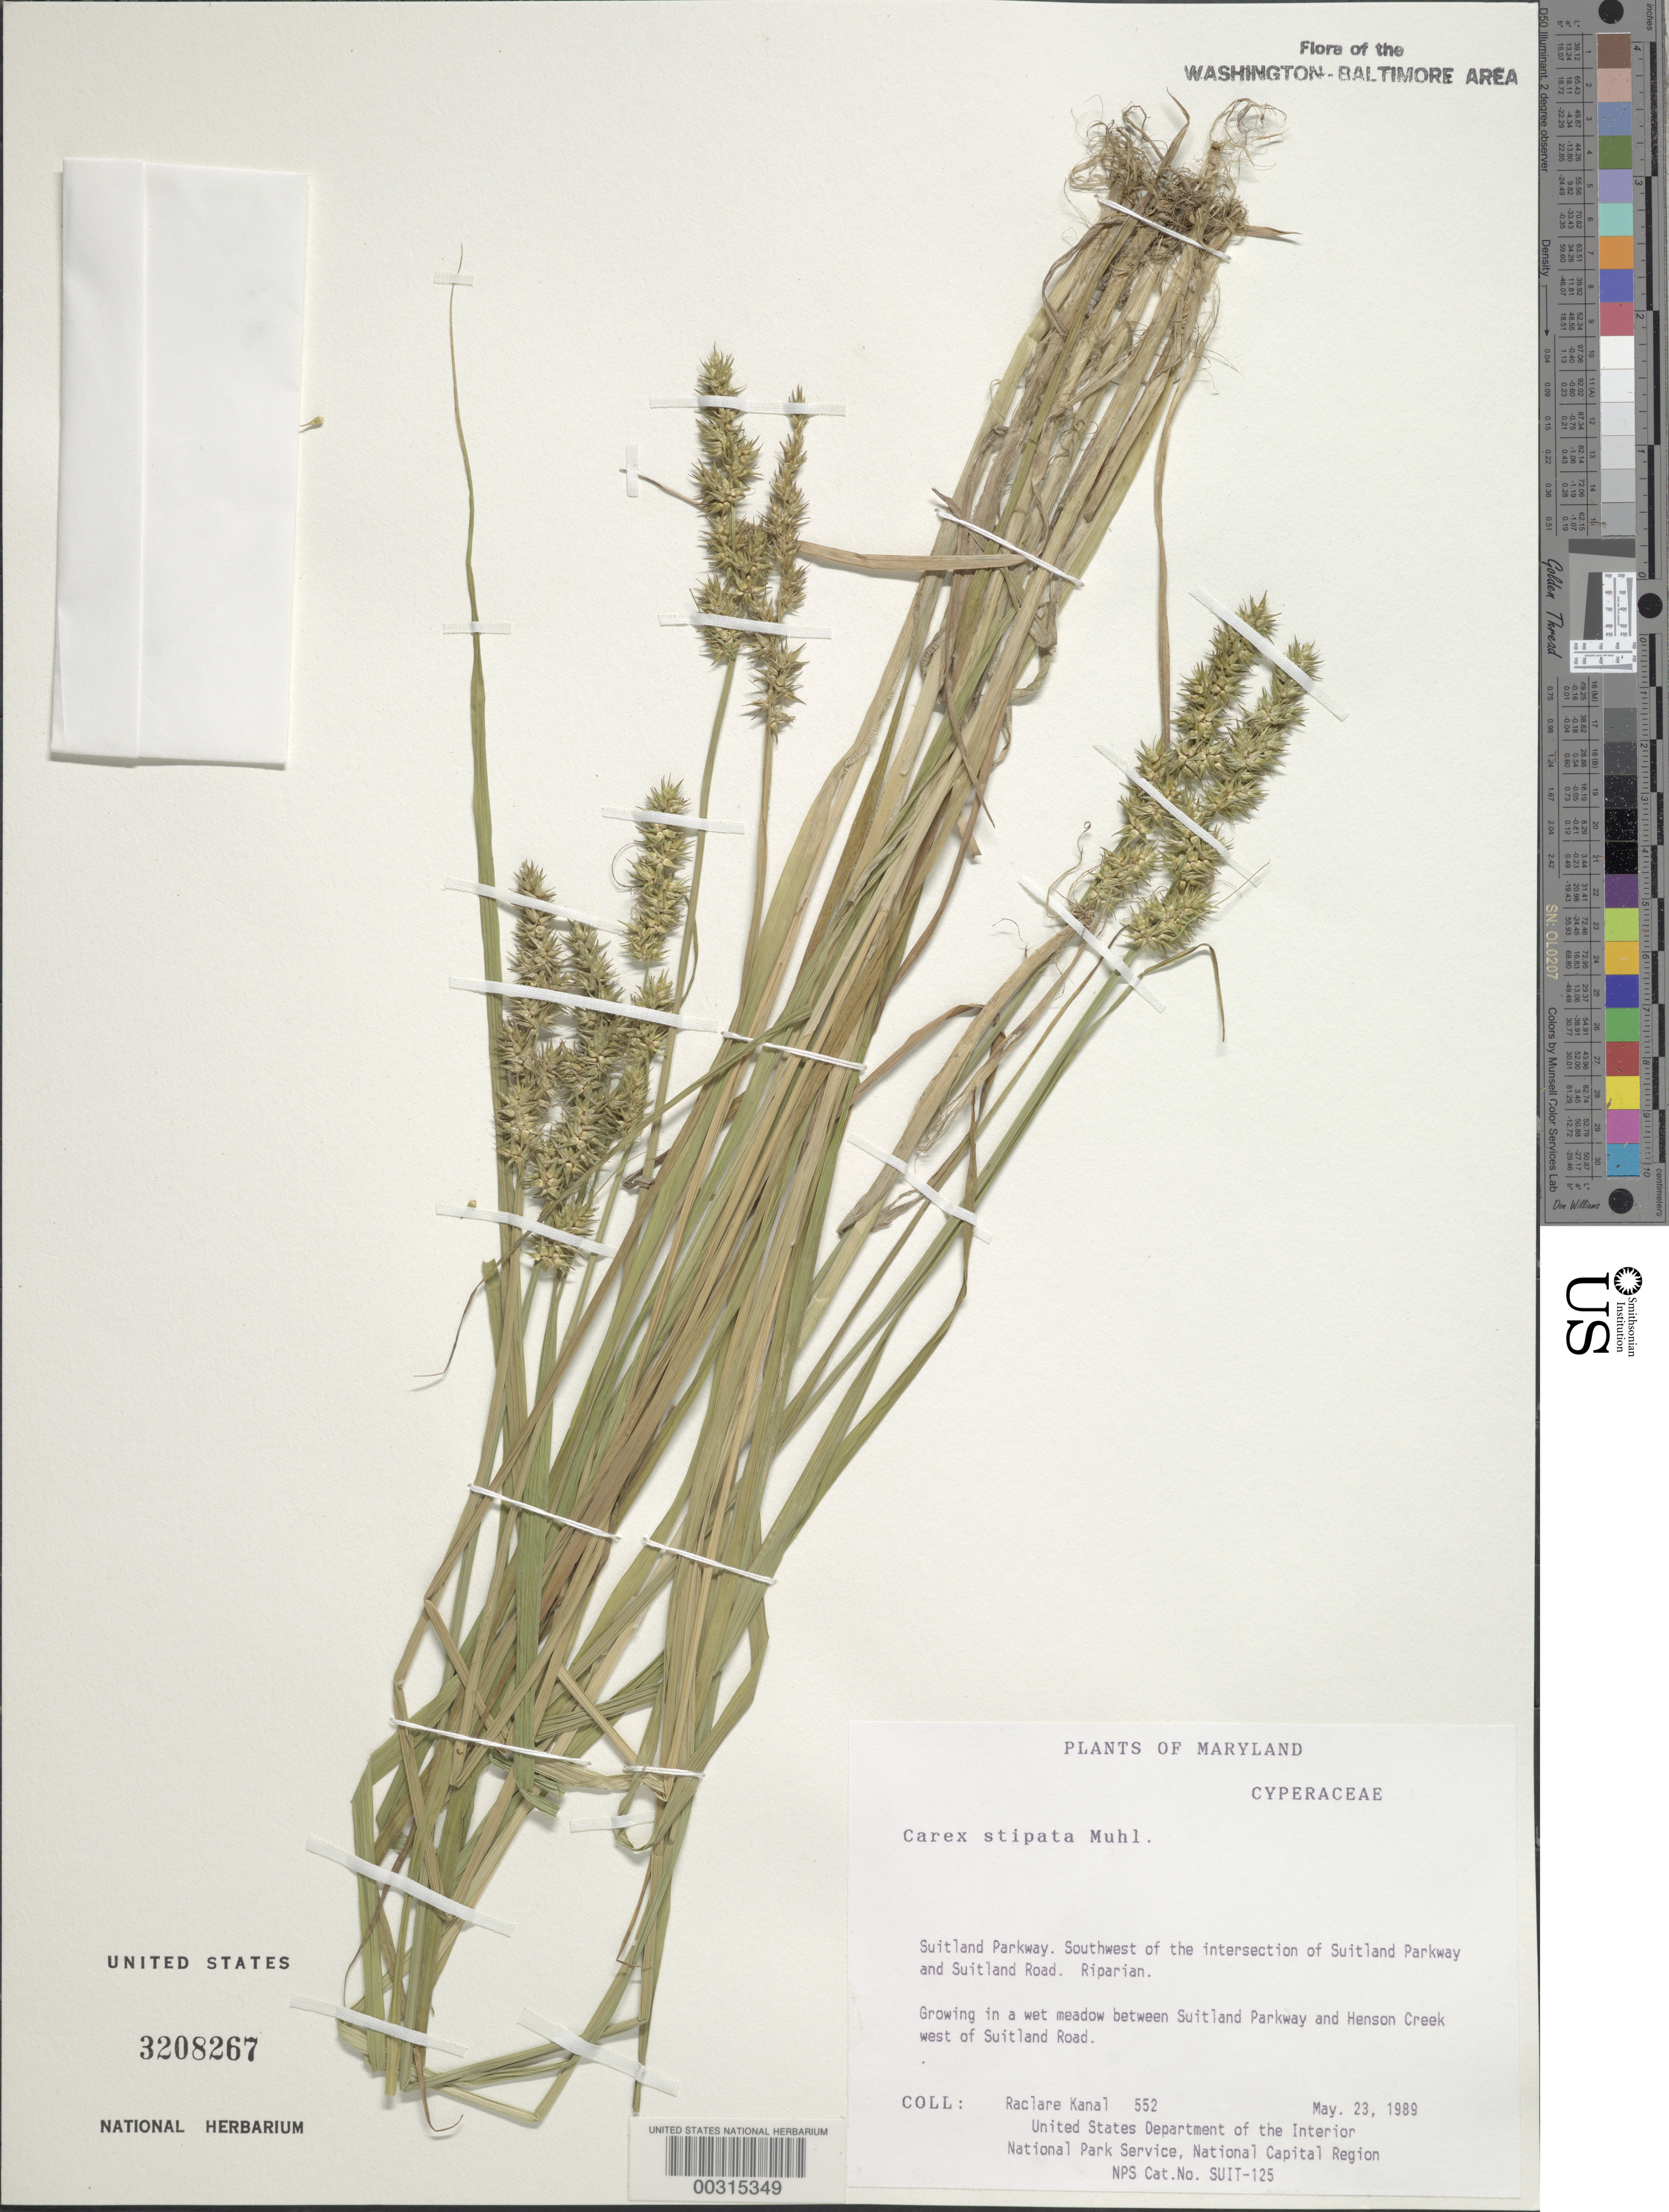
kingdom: Plantae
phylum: Tracheophyta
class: Liliopsida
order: Poales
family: Cyperaceae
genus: Carex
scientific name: Carex stipata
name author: Muhl. ex Willd.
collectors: R. Kanal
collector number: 552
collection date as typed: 23 May 1989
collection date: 1989-05-23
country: United States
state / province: Maryland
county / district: Prince George's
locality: Suitland Parkway, SW of intersection of Suitland Parkway and Road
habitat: Wet meadow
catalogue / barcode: US 3208267